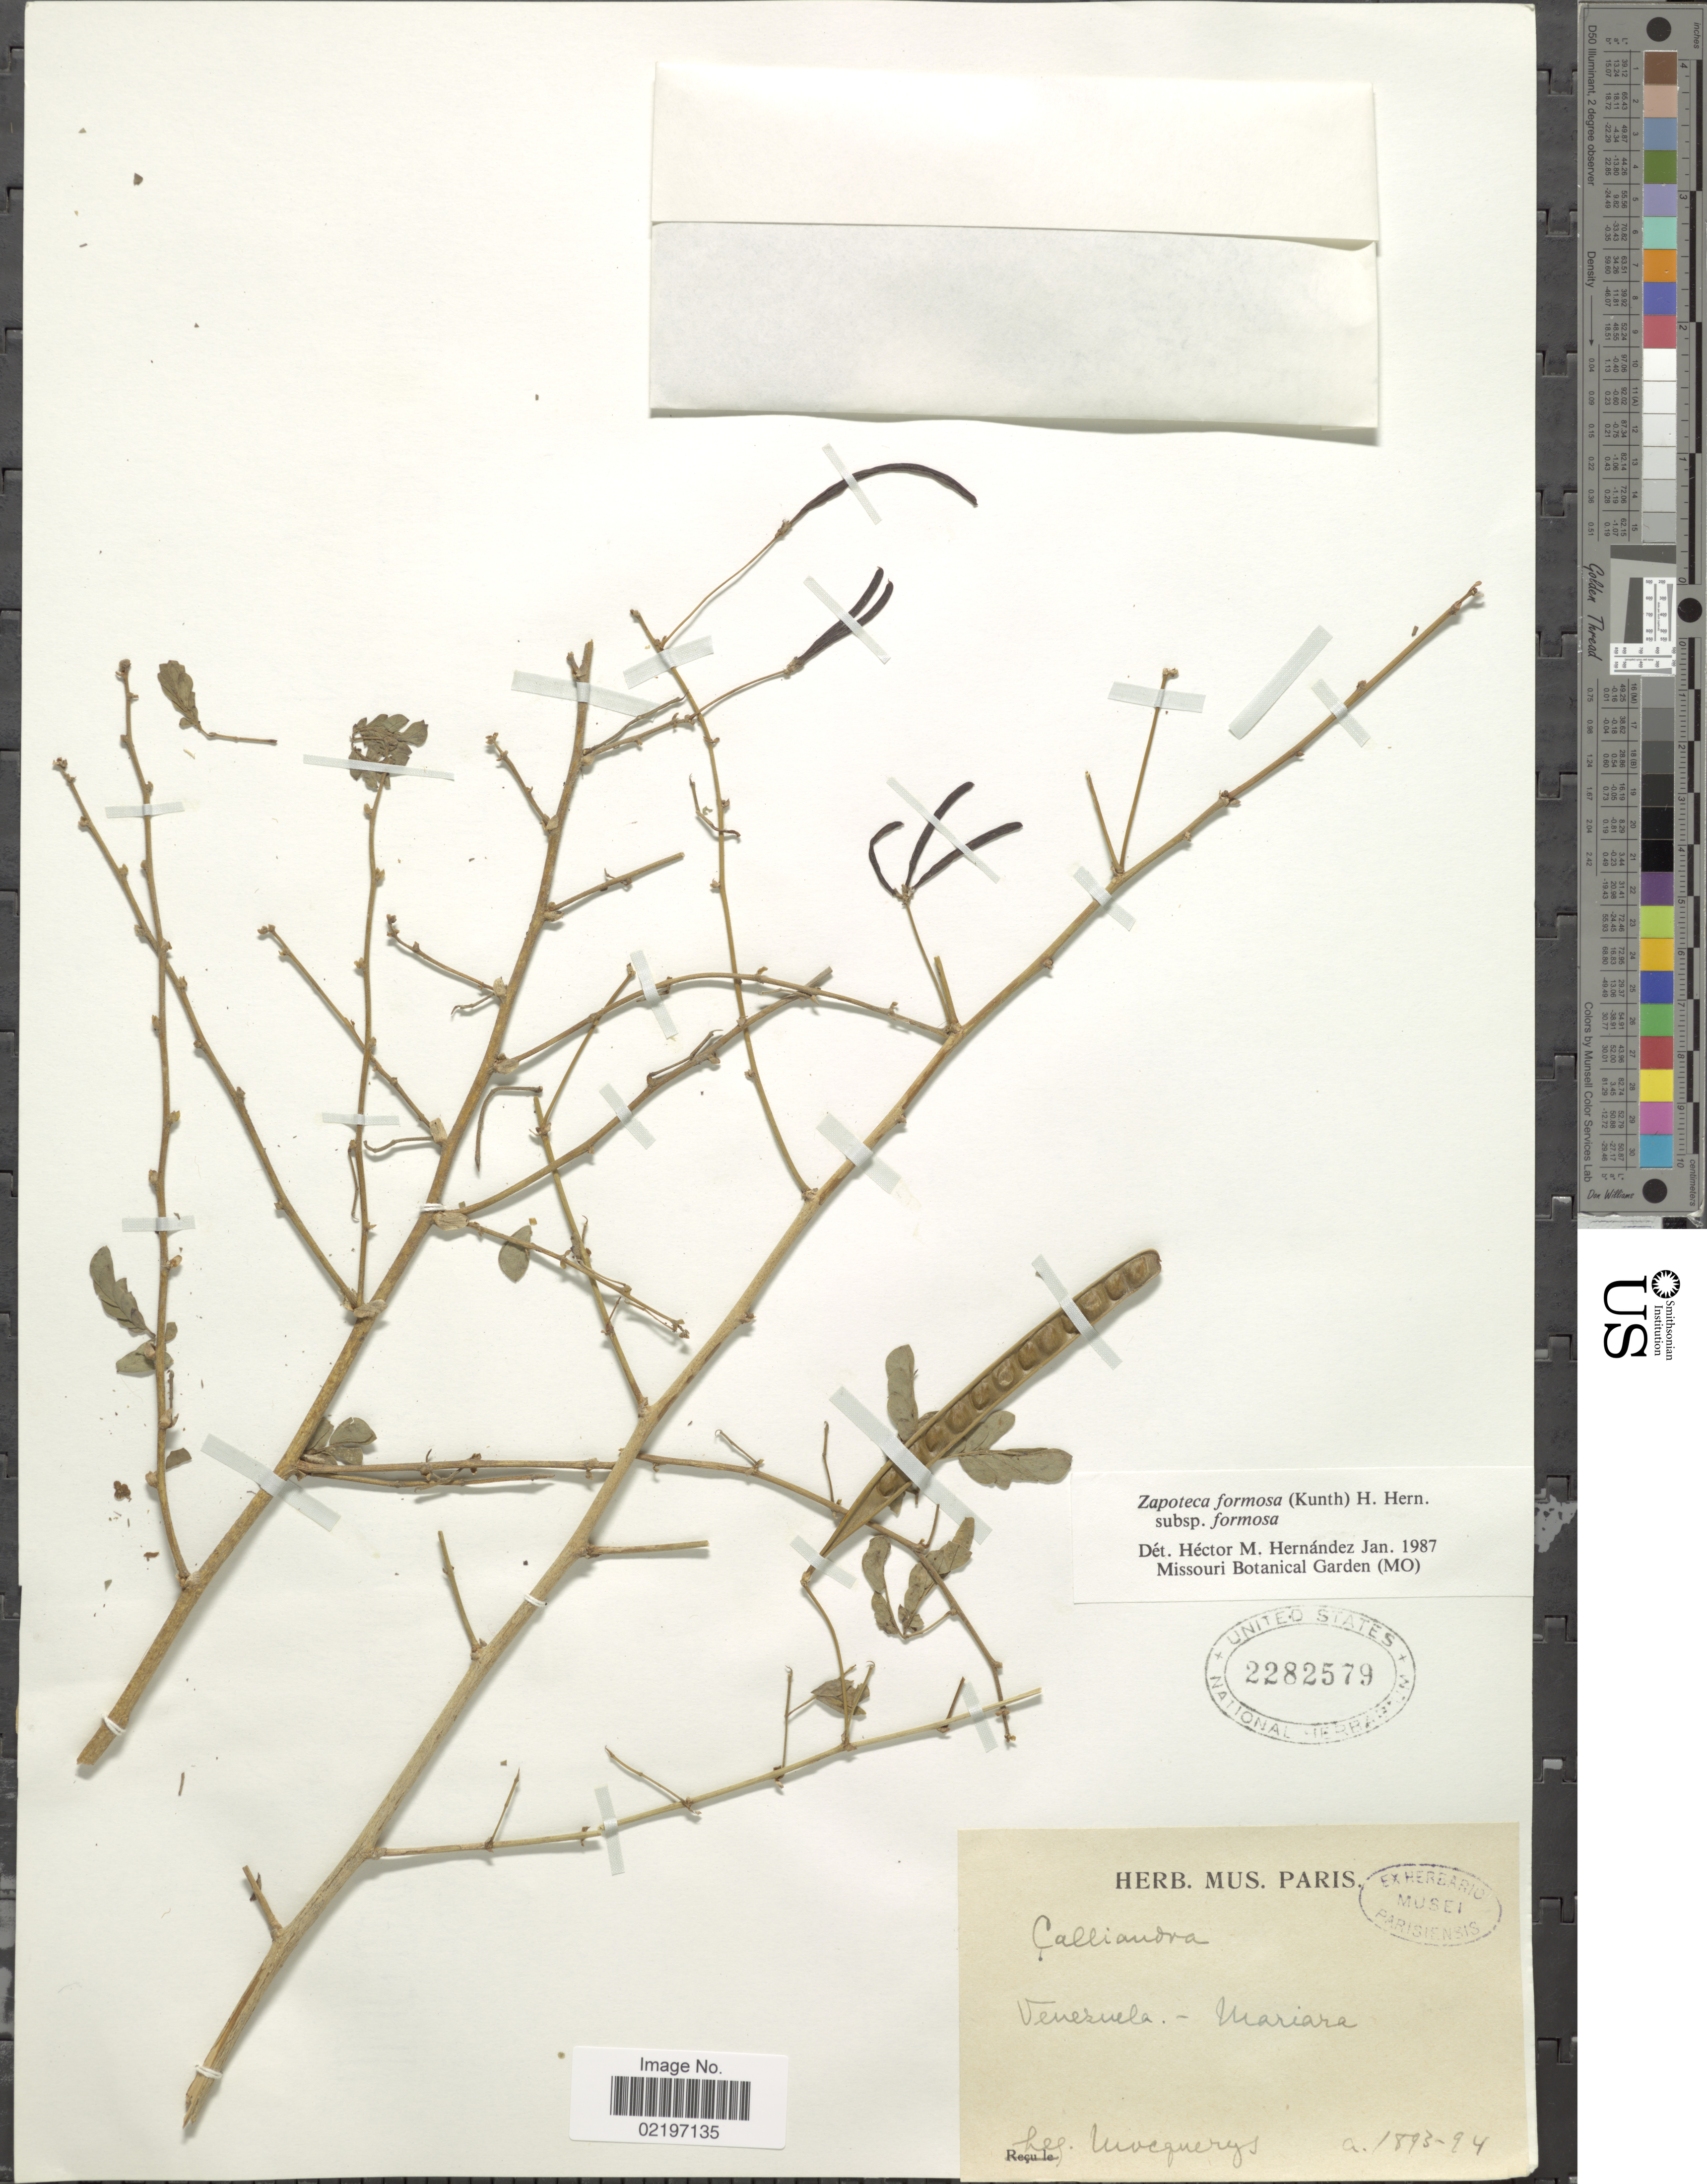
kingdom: Plantae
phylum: Tracheophyta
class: Magnoliopsida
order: Fabales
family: Fabaceae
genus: Zapoteca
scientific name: Zapoteca formosa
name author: (Kunth) H.M. Hern.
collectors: A. Mocquerys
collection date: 1893/1894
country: Venezuela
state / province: Carabobo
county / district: Diego Ibarra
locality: Mariara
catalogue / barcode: US 2282579